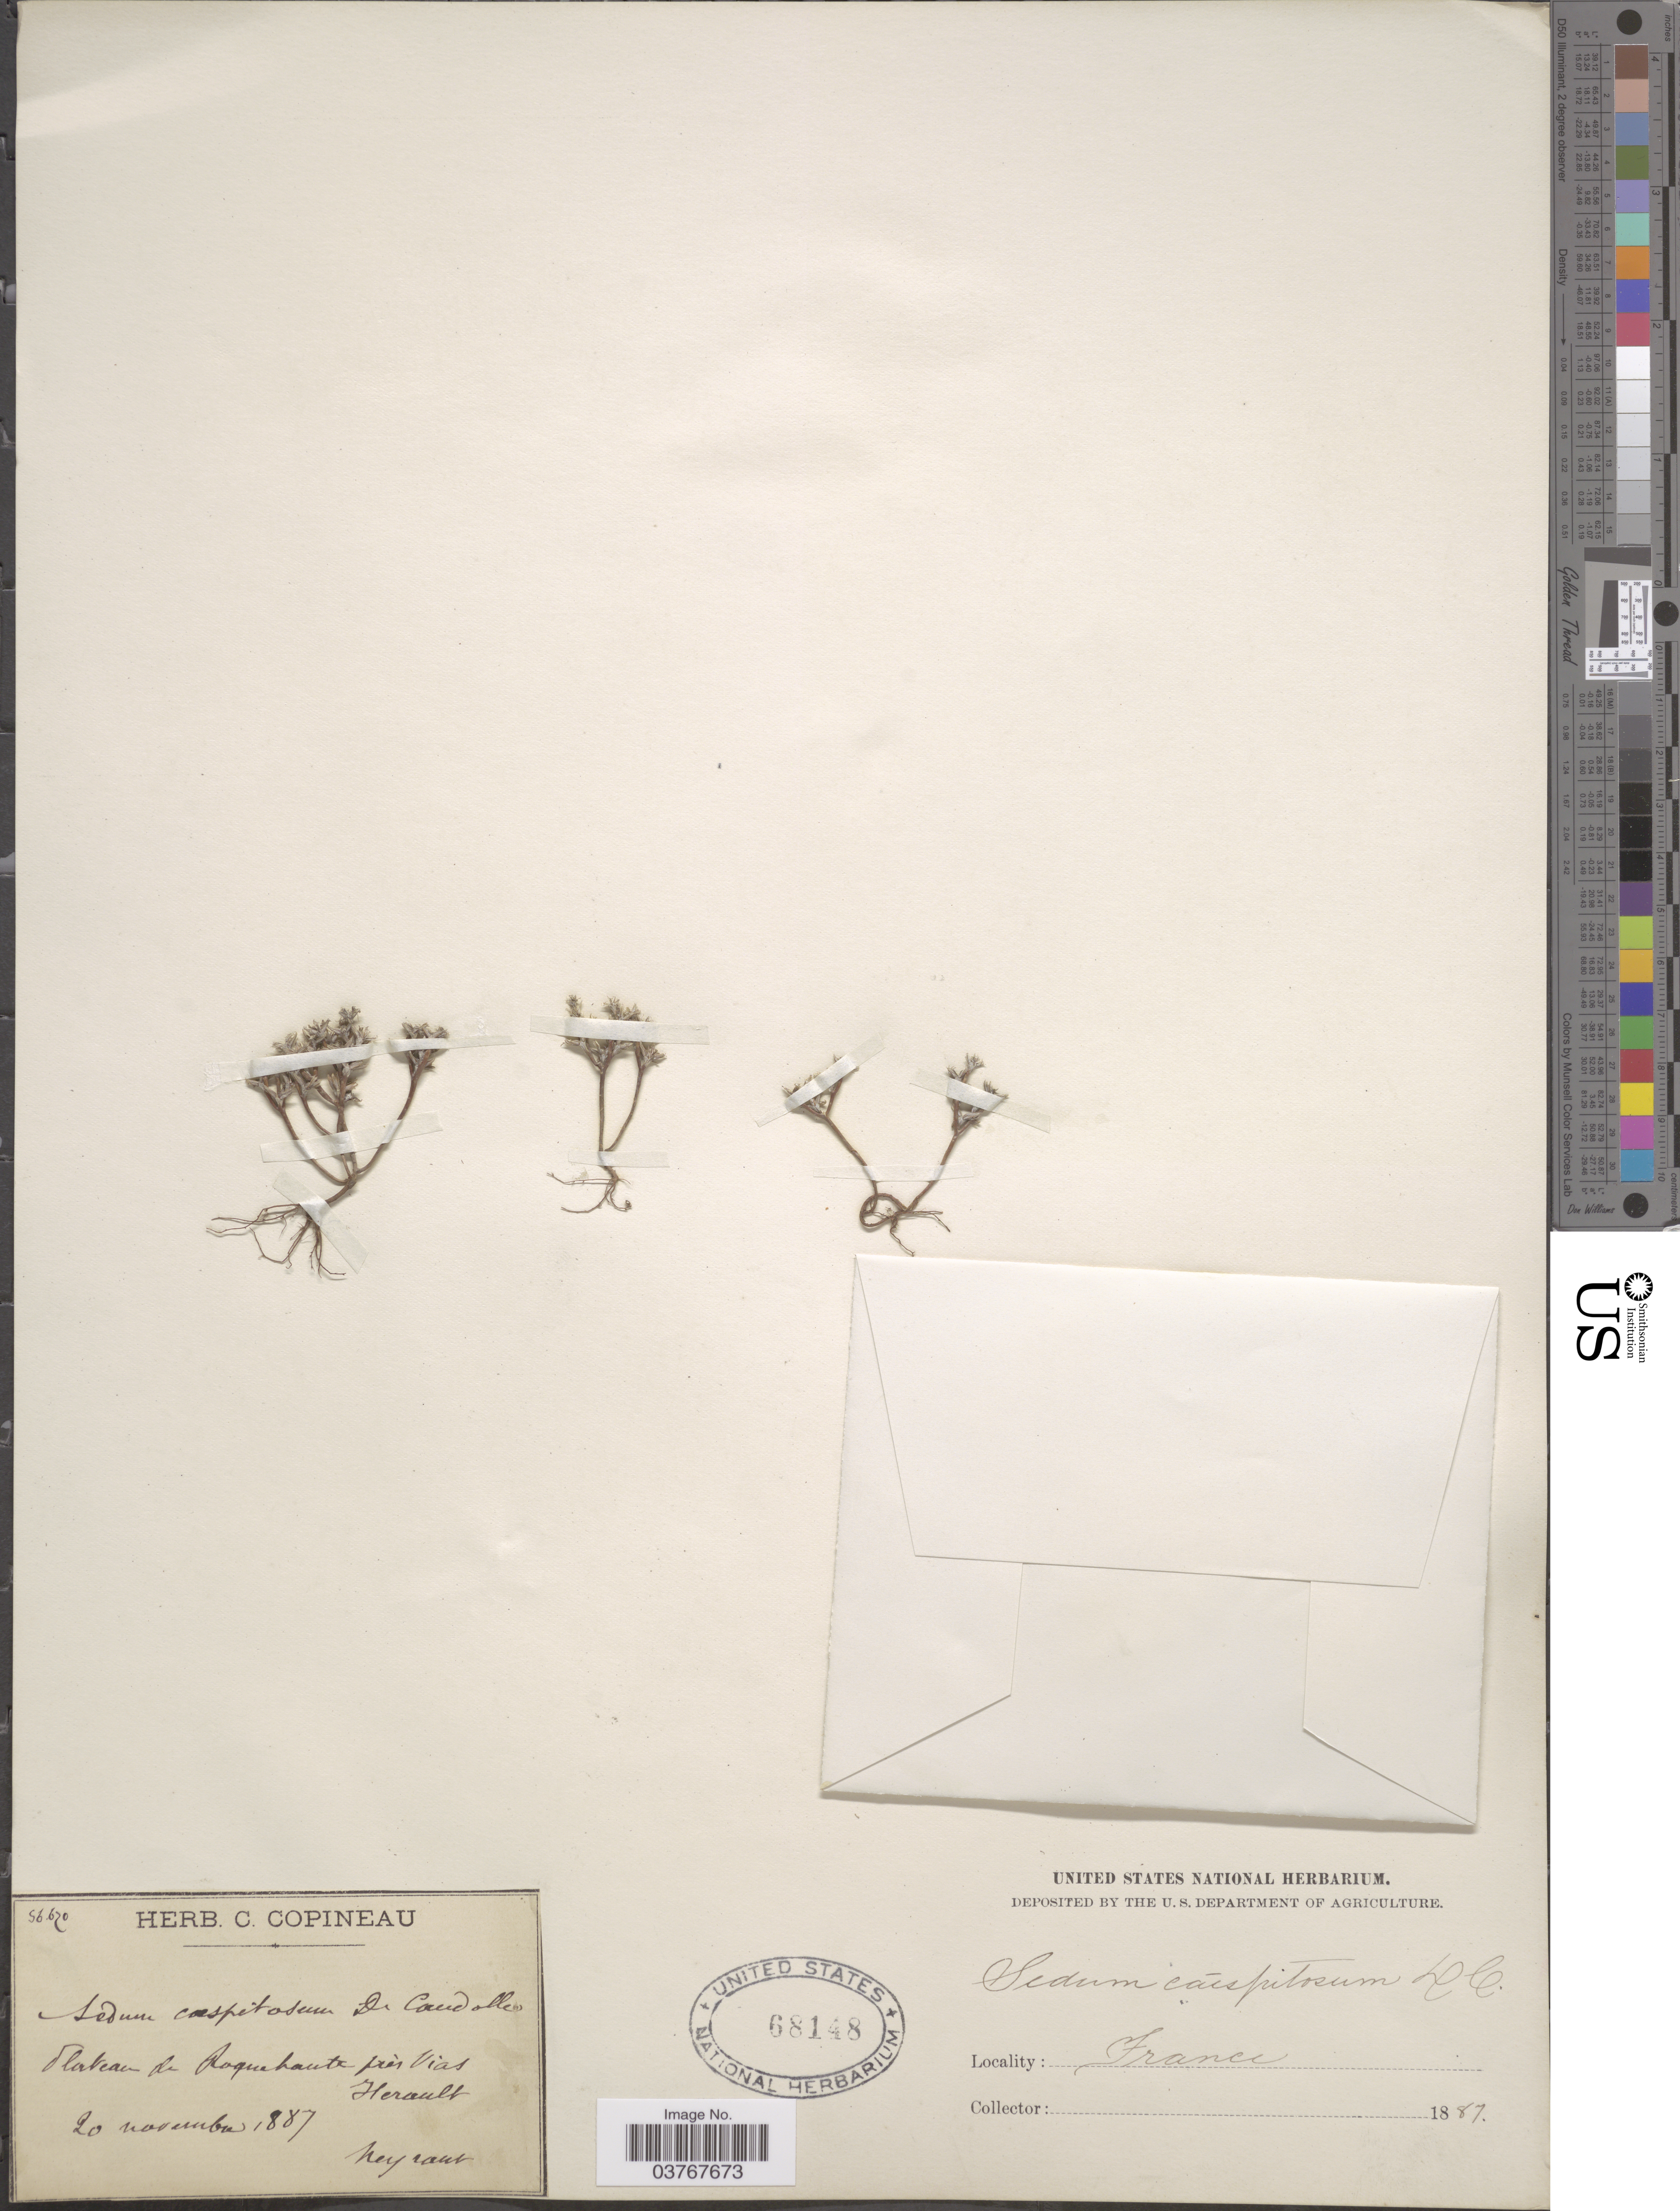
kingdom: Plantae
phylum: Tracheophyta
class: Magnoliopsida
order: Saxifragales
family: Crassulaceae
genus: Sedum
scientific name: Sedum caespitosum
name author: (Cav.) DC.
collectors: Neyraut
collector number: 56690*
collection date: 1887-11-20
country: France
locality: Plateau de Roque haute près Vias Herault.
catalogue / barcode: US 68148